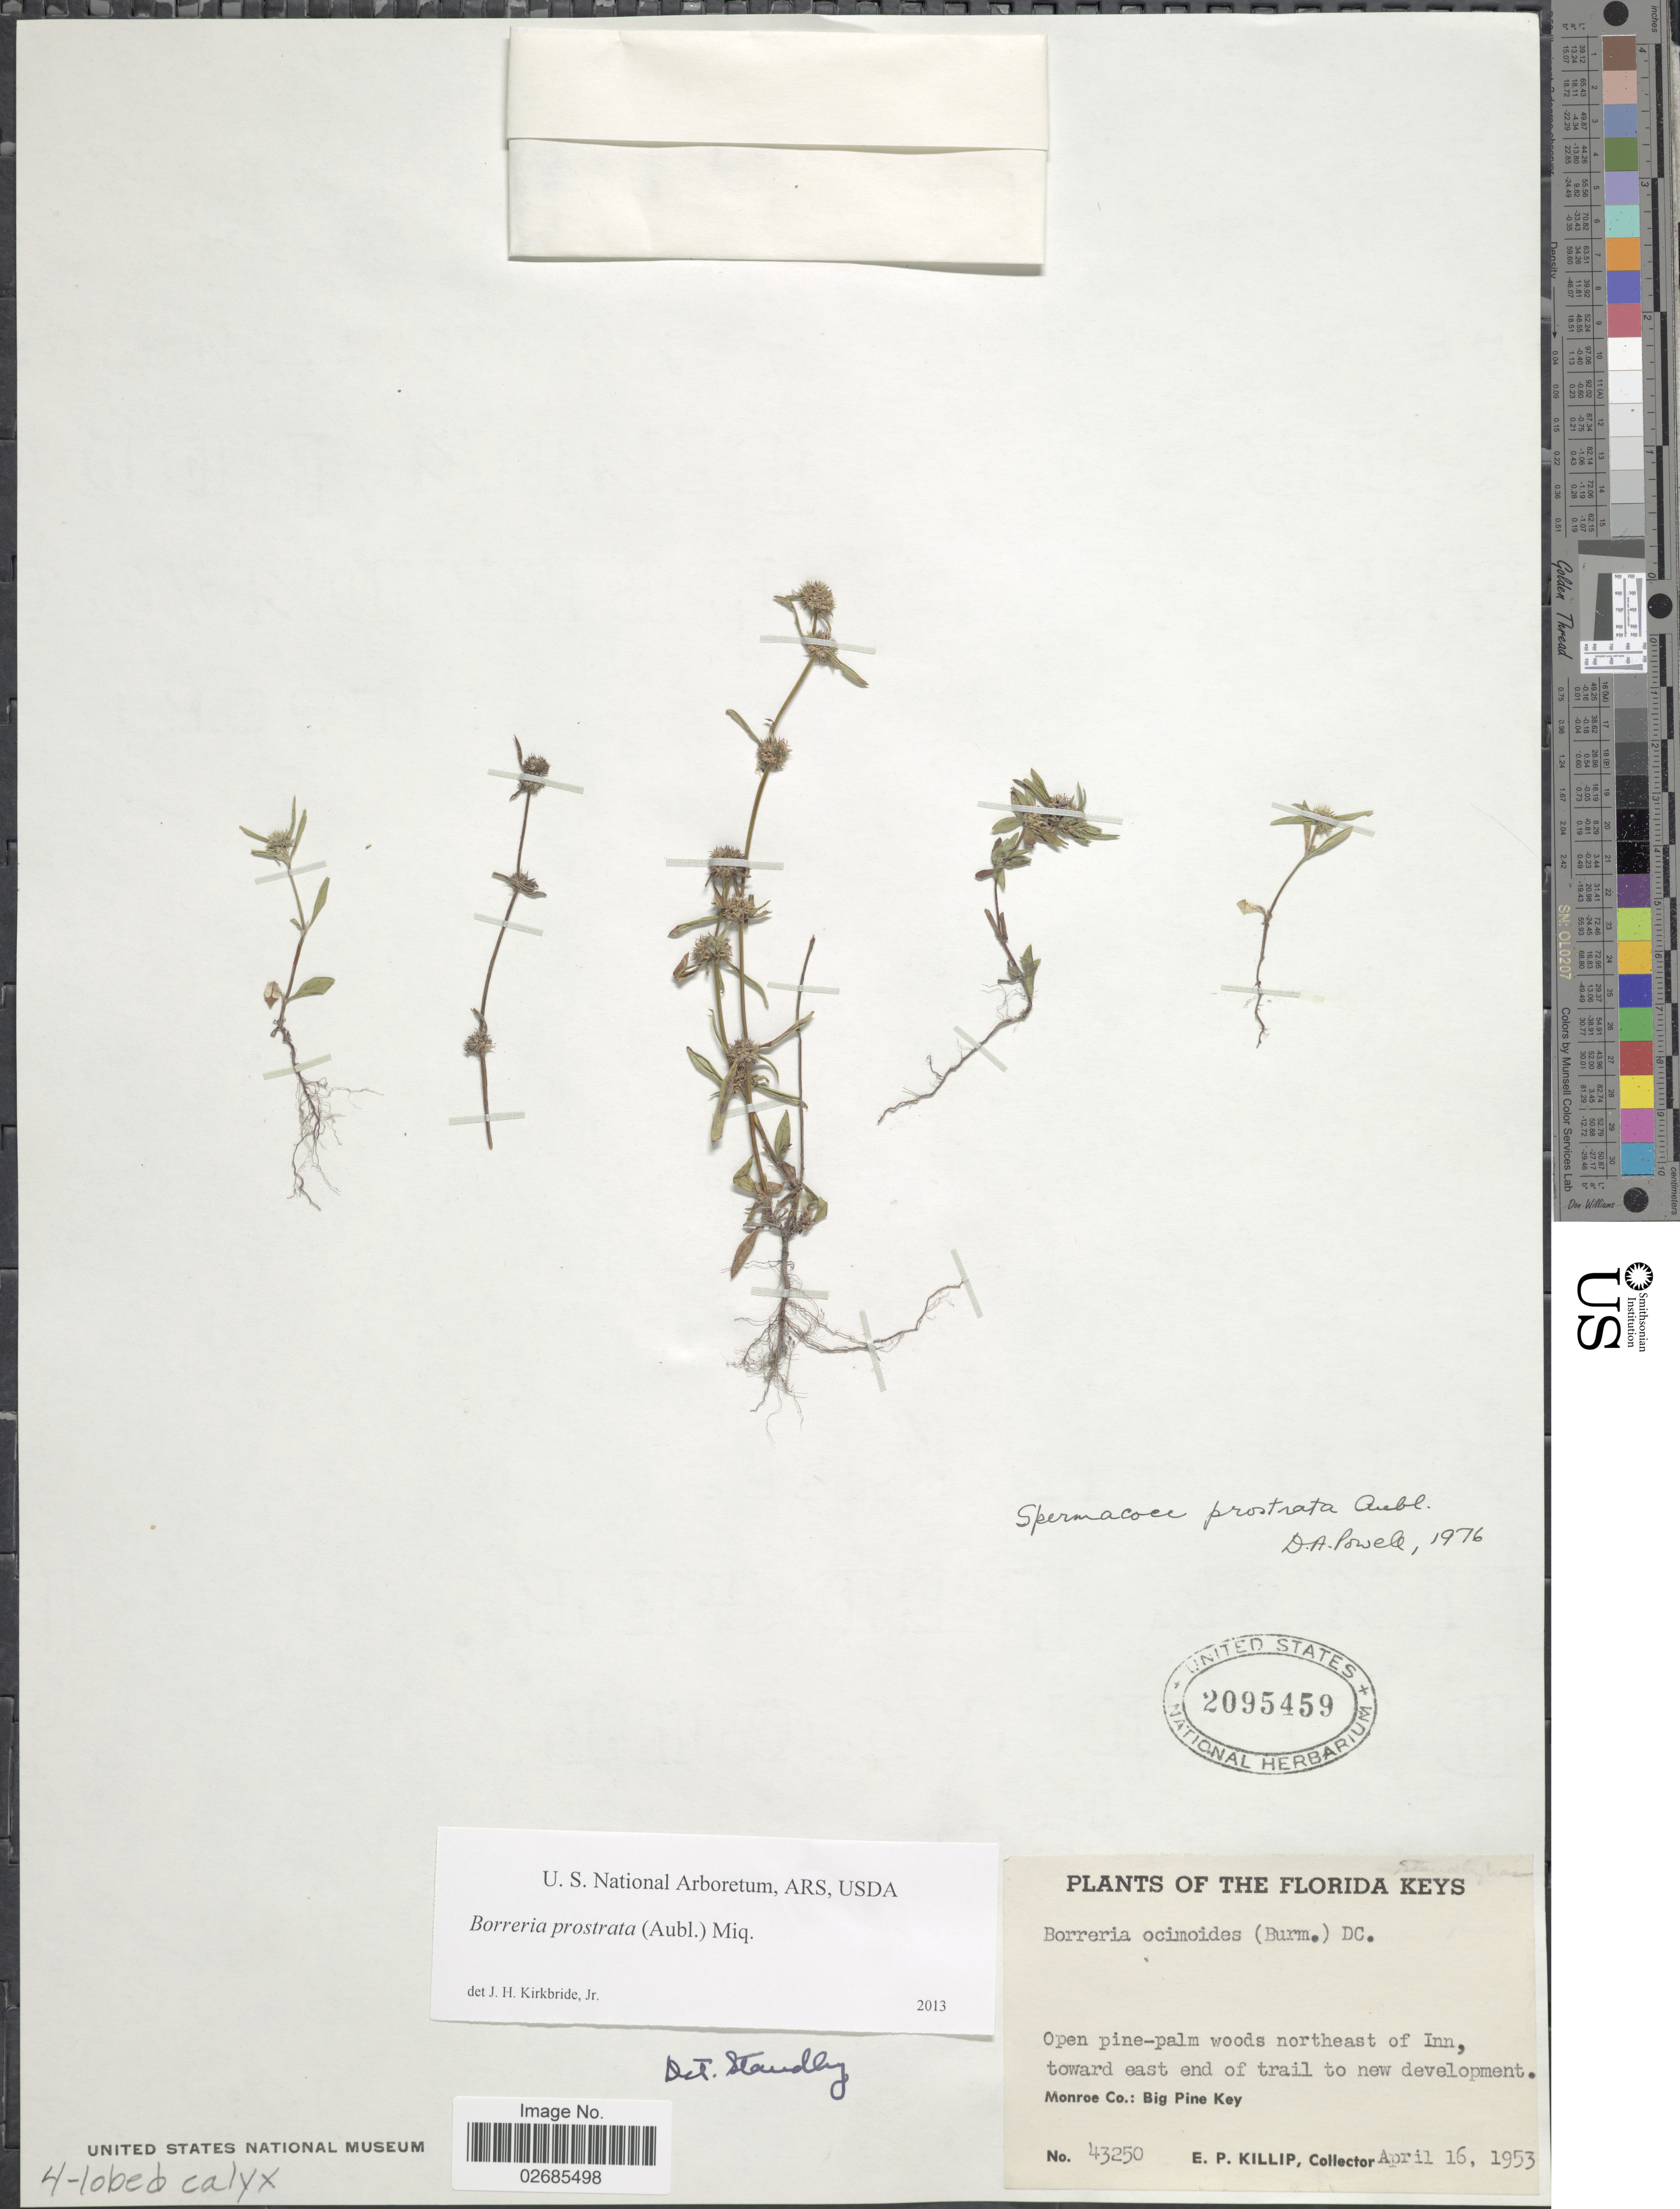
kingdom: Plantae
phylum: Tracheophyta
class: Magnoliopsida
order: Gentianales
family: Rubiaceae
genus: Borreria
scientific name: Borreria prostrata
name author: (Aubl.) Miq.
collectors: E. P. Killip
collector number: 43250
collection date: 1953-04-16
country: United States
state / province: Florida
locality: Florida Keys. Open pine-palm woods northeast of Inn, toward east end of trail to new development. Monroe Co.: Big Pine Key.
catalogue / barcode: US 2095459